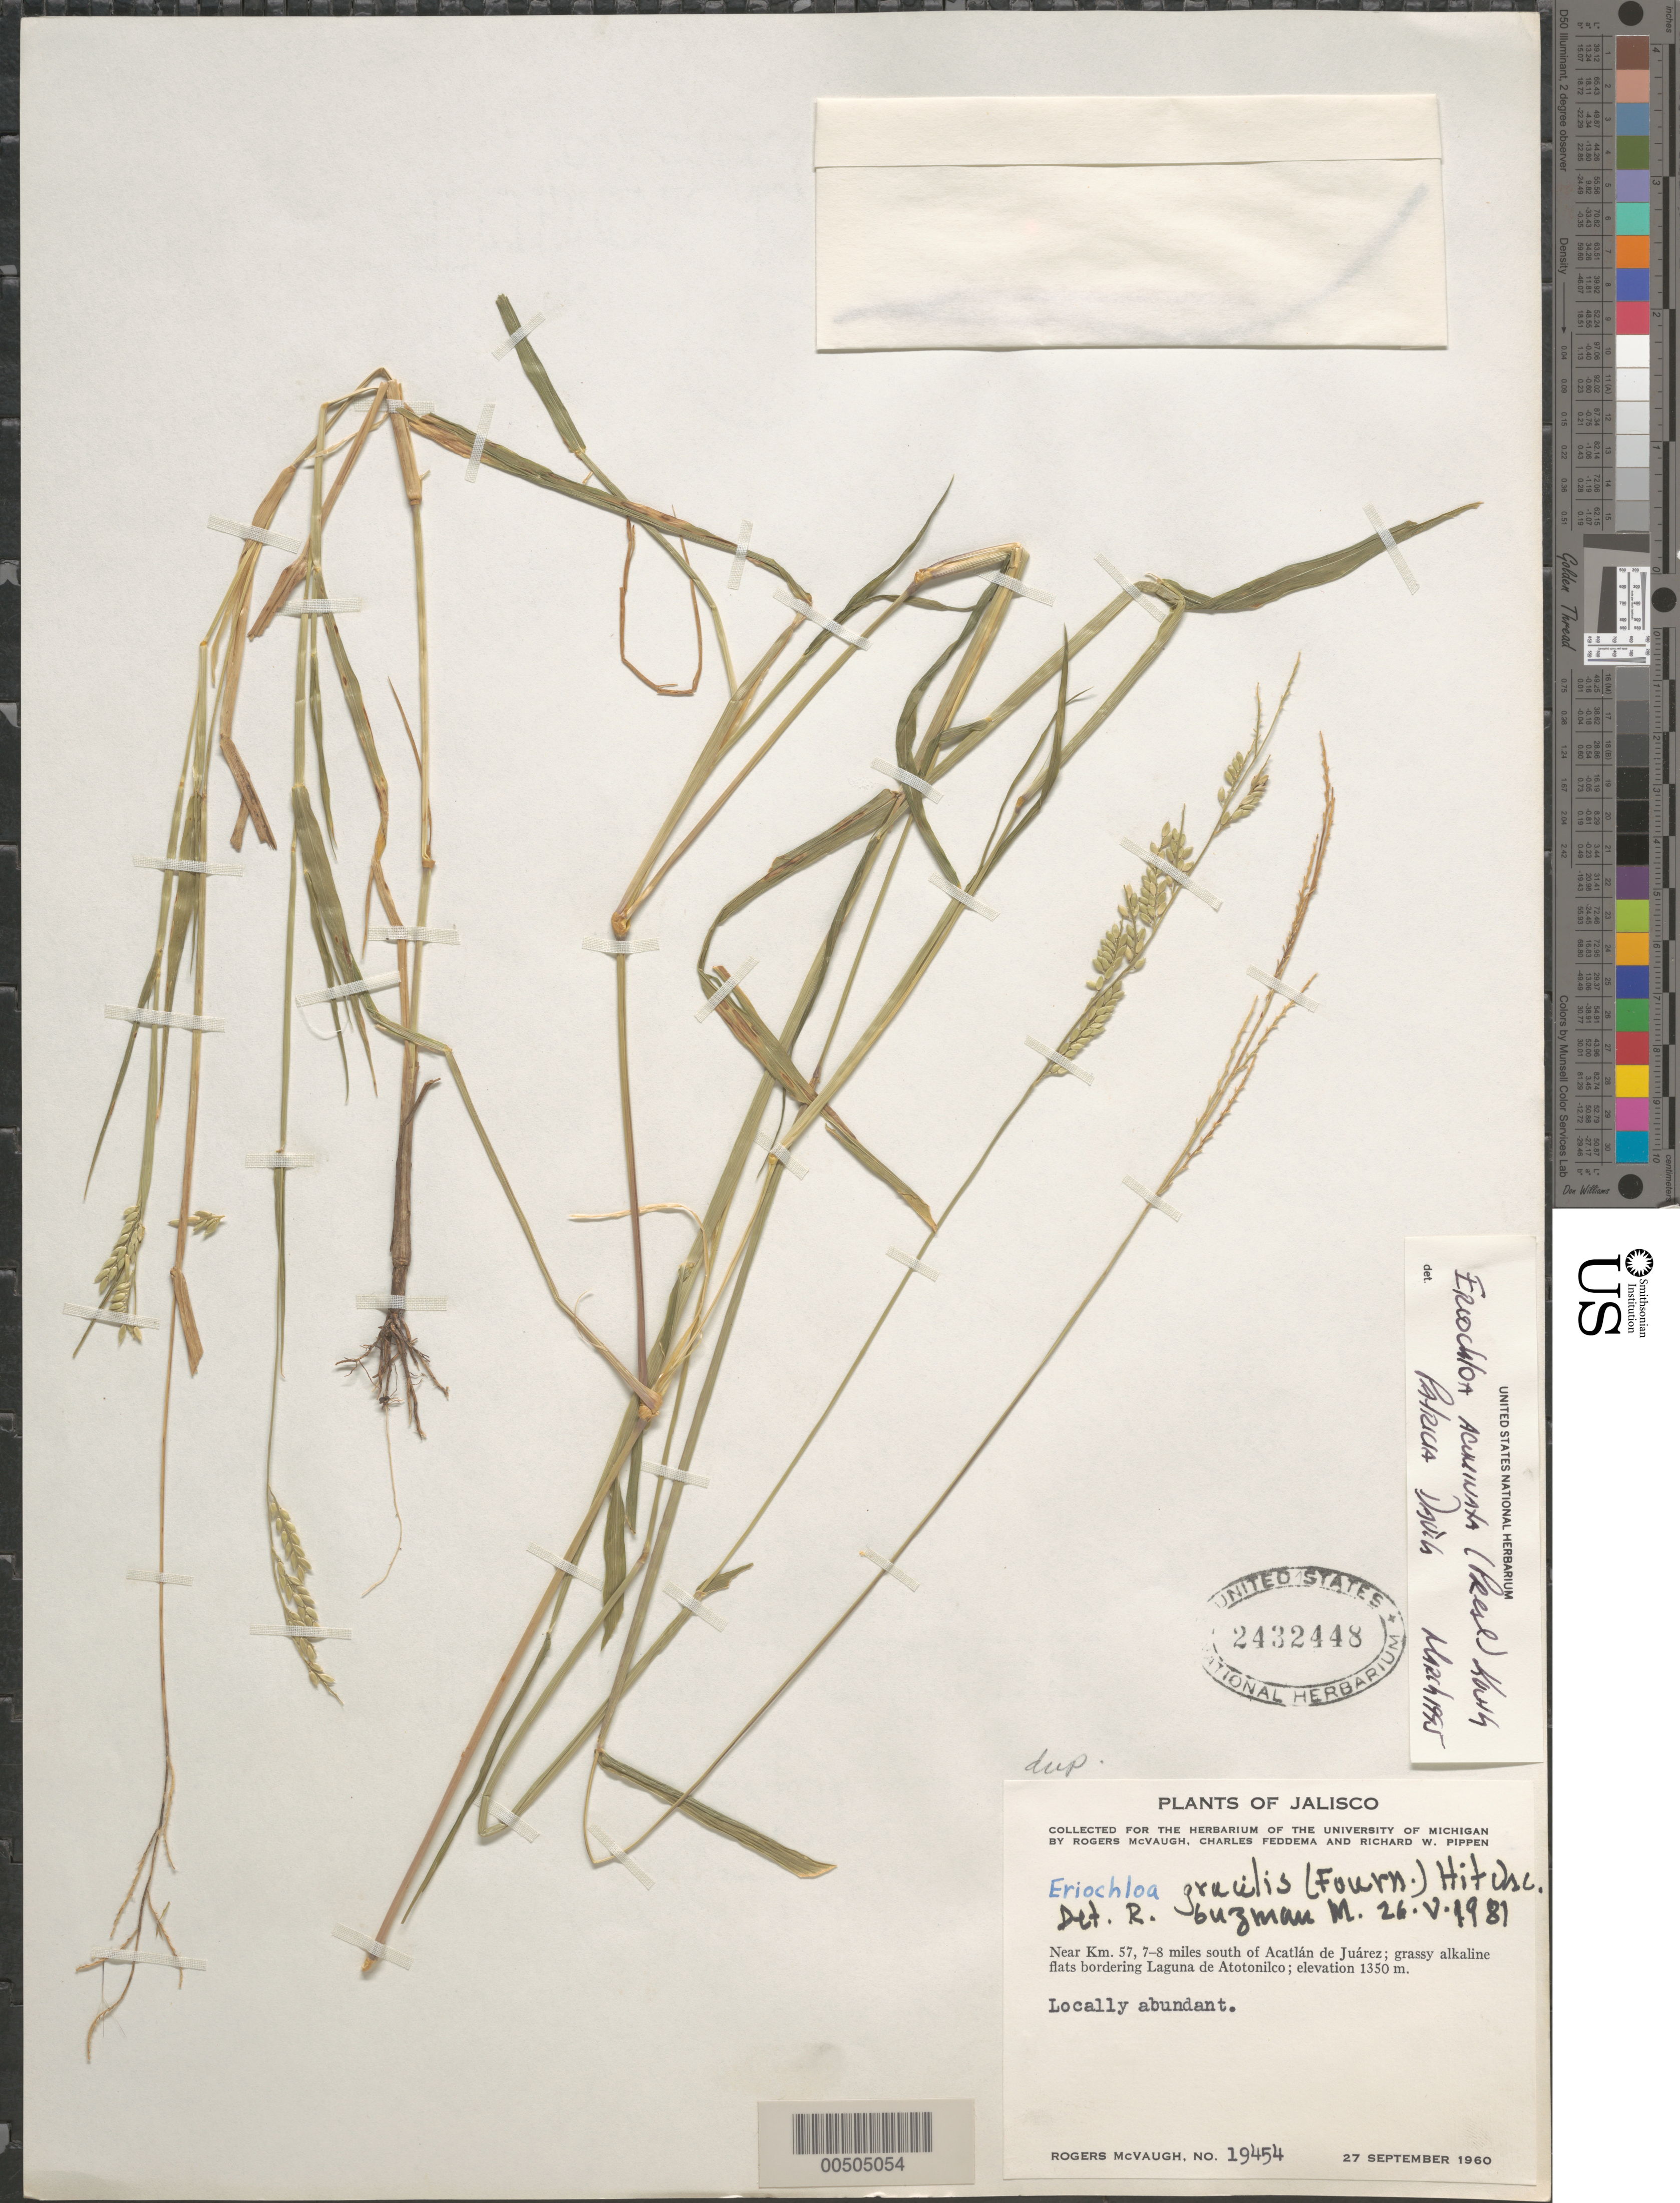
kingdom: Plantae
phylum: Tracheophyta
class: Liliopsida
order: Poales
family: Poaceae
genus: Eriochloa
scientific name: Eriochloa acuminata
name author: (J. Presl) Kunth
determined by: Dávila, P. D.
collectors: R. McVaugh, C. Feddema & R. W. Pippen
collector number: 19454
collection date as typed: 27 Sep 1960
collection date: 1960-09-27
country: Mexico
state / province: Jalisco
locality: Near km 7-8 mi S of Acatlán de Juárez, flats bordering Laguna de Atotonilco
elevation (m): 1350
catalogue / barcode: US 2432448